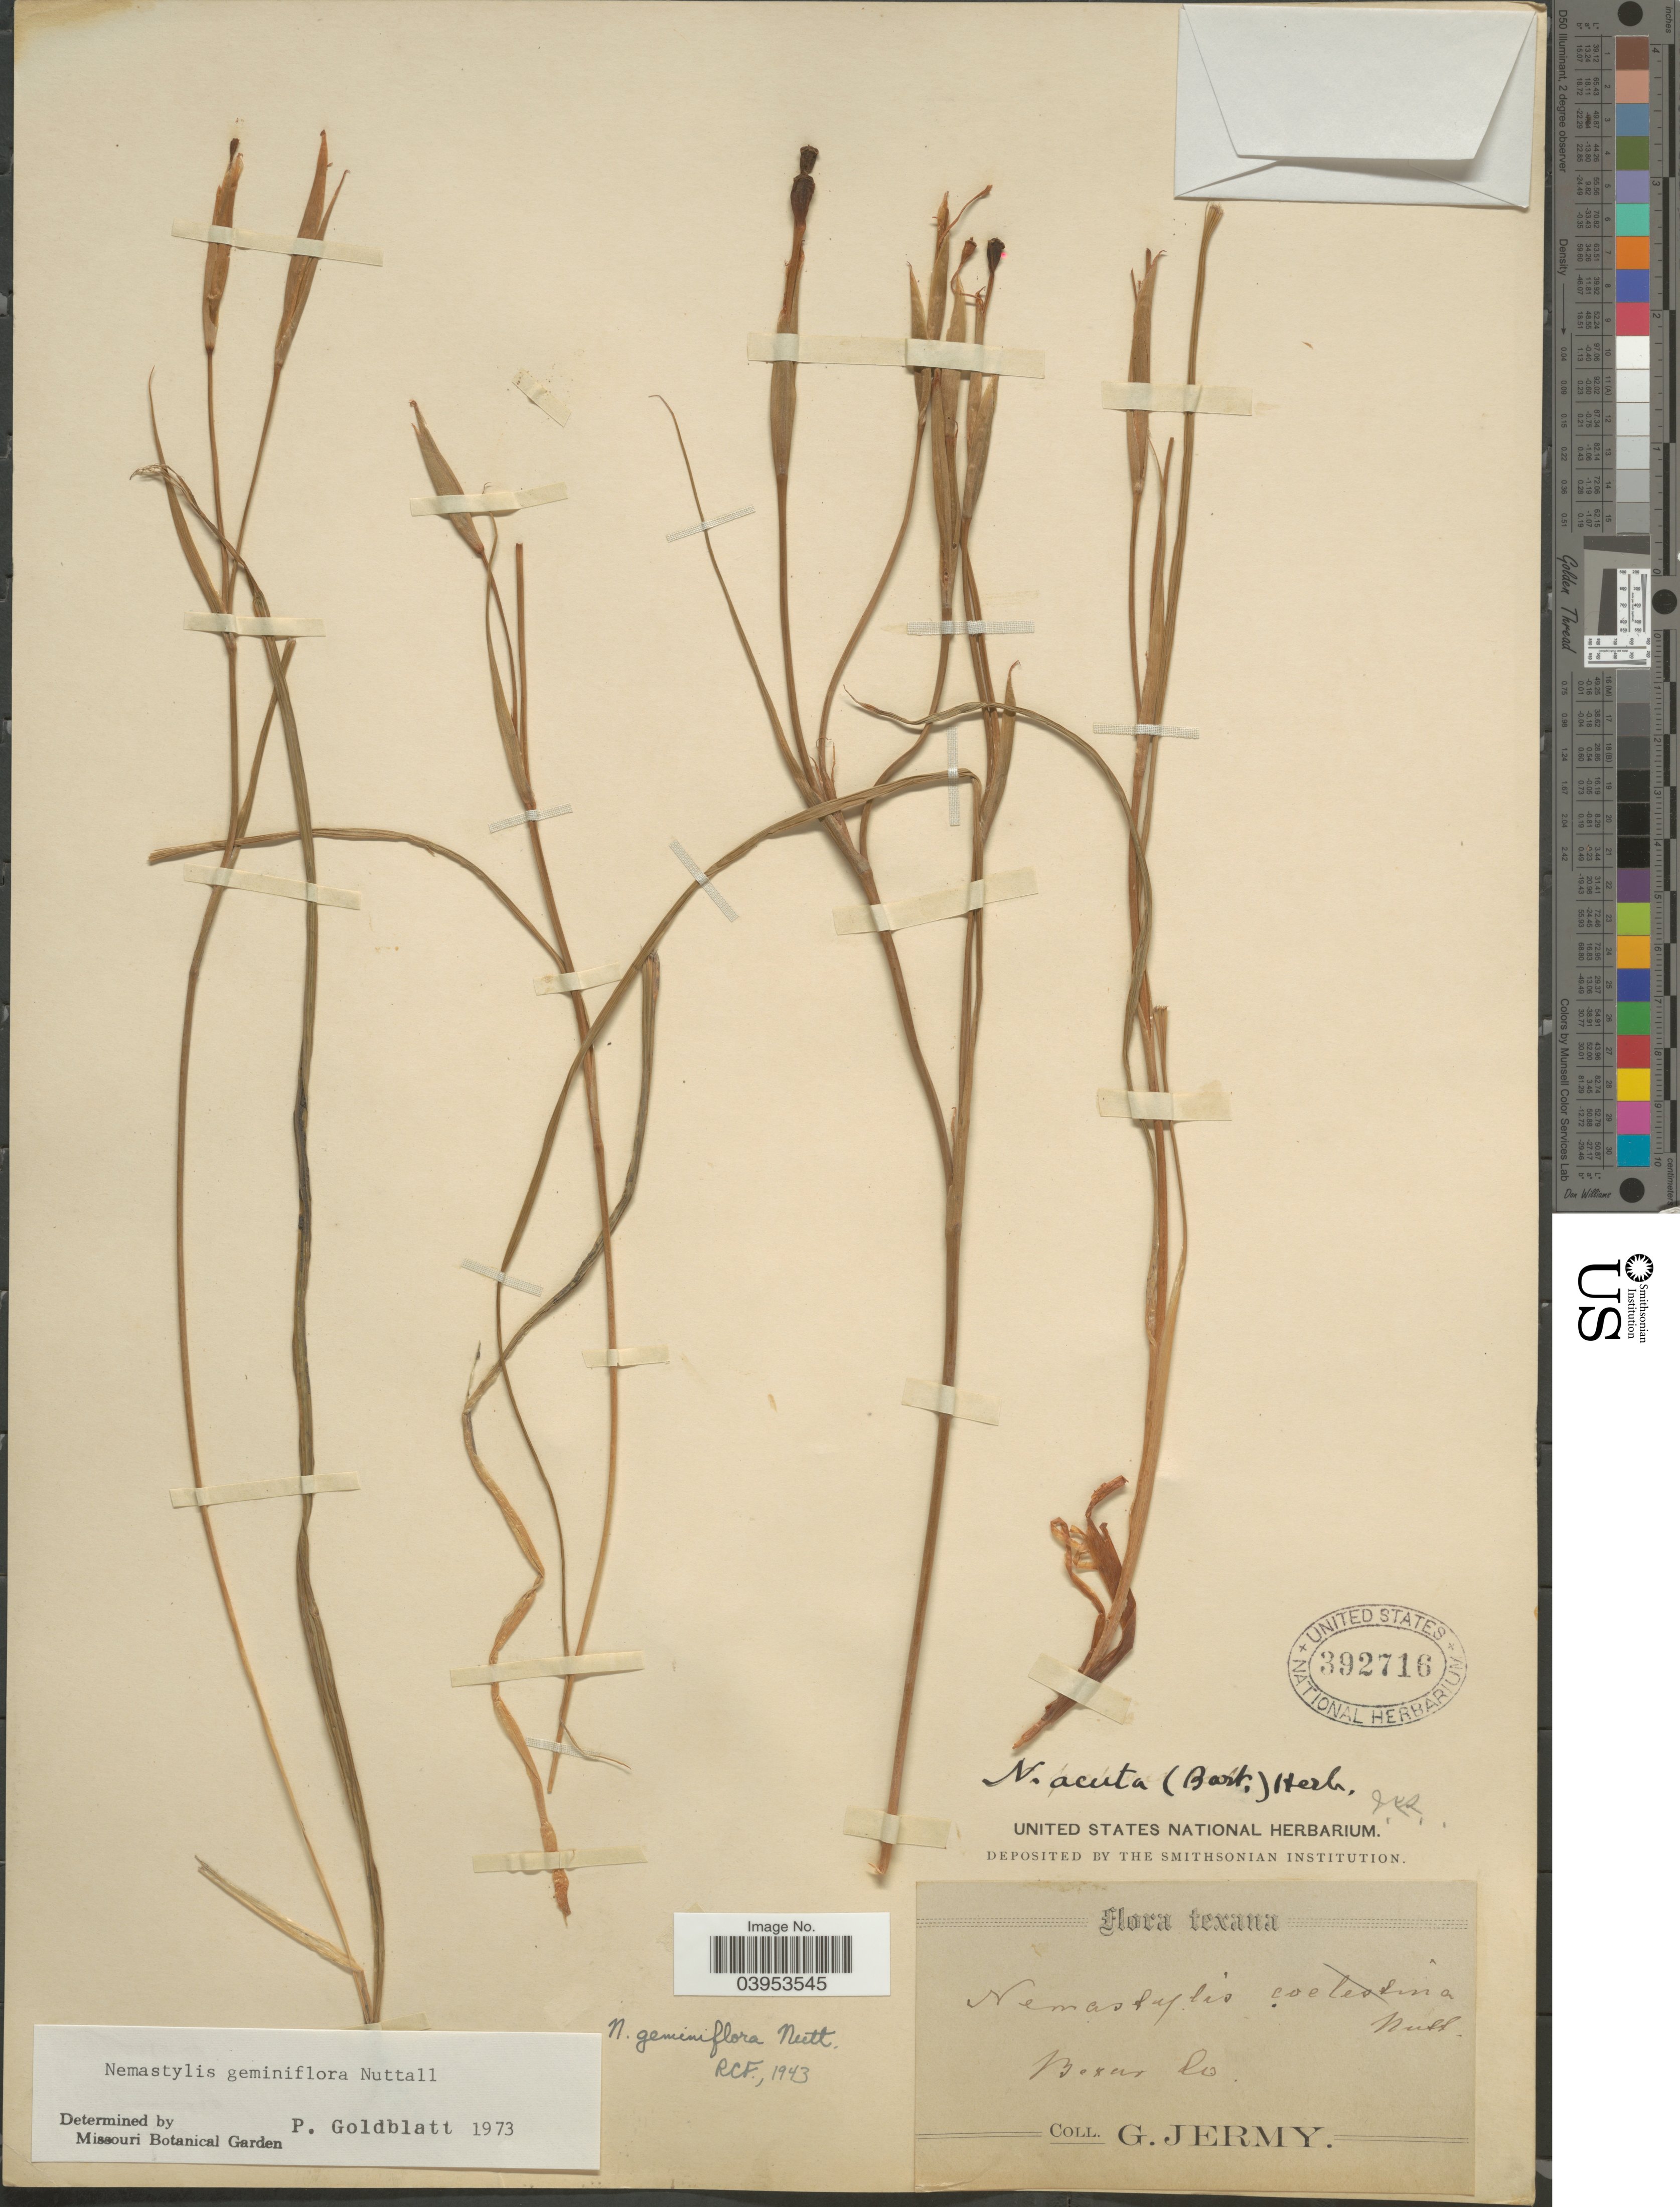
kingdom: Plantae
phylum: Tracheophyta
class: Liliopsida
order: Asparagales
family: Iridaceae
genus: Nemastylis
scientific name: Nemastylis geminiflora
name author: Nutt.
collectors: G. Jermy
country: United States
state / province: Texas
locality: Bexar Co.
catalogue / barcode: US 392716